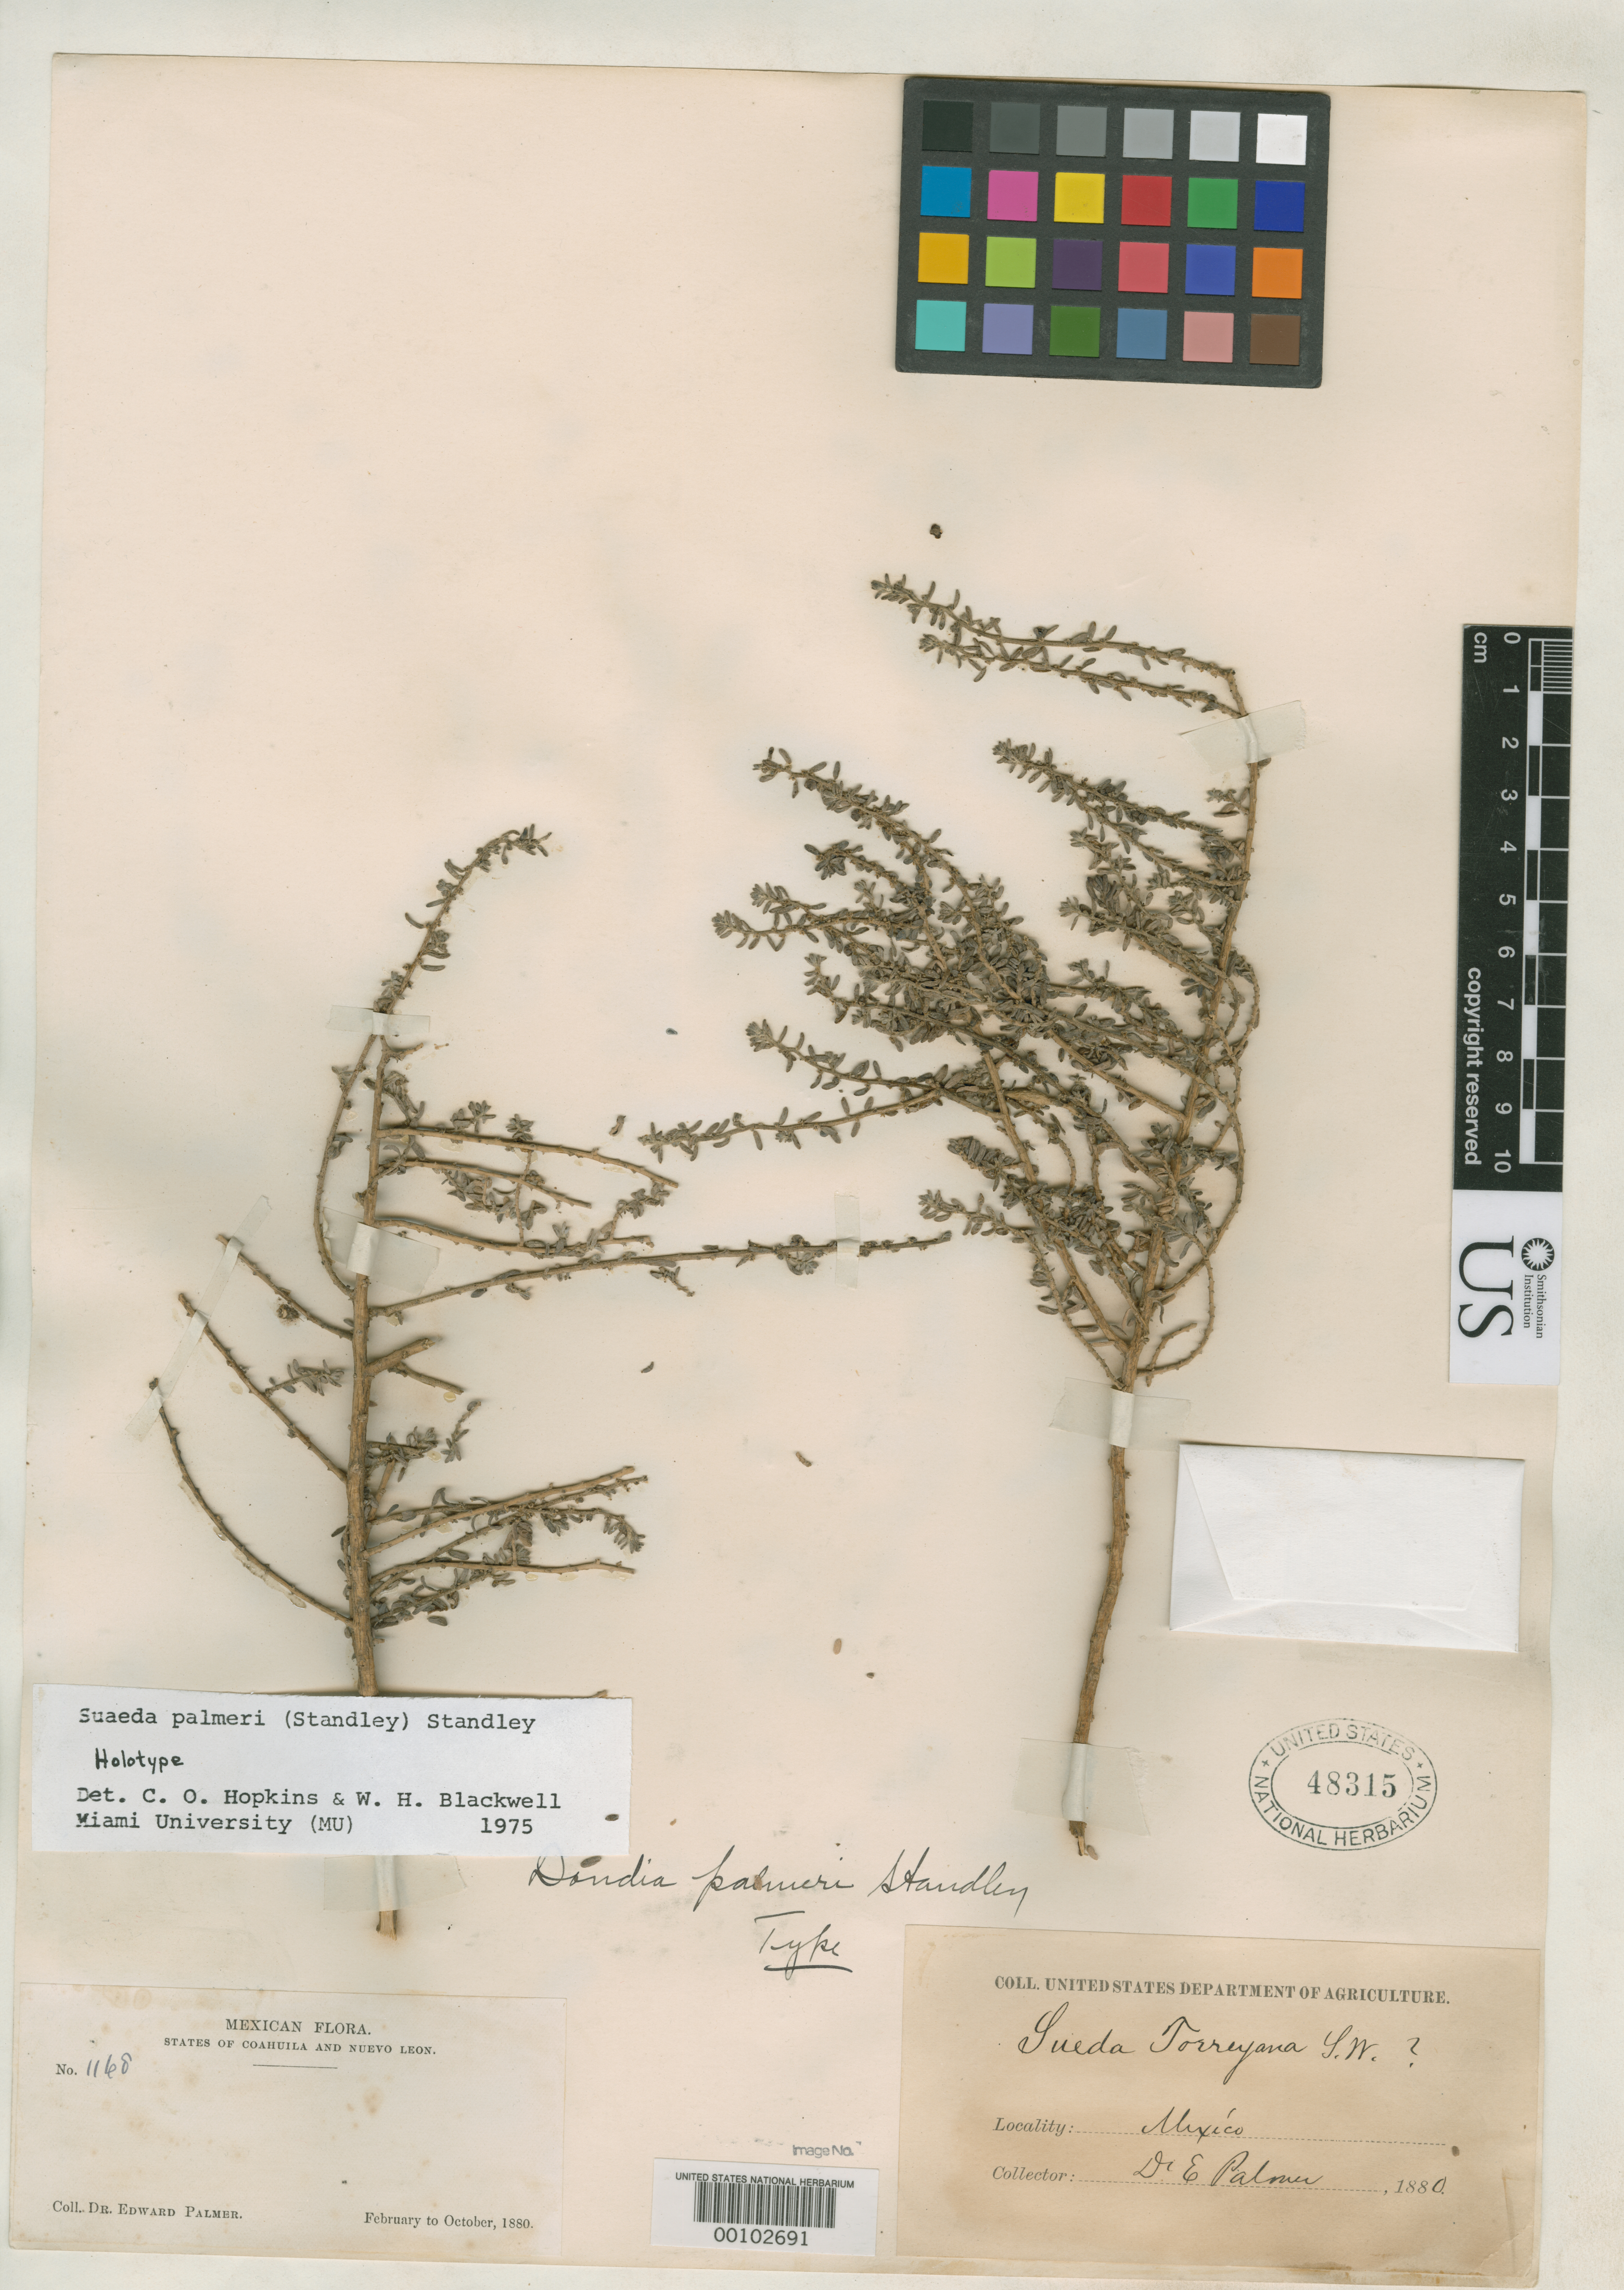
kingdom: Plantae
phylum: Tracheophyta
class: Magnoliopsida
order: Caryophyllales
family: Amaranthaceae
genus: Dondia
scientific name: Dondia palmeri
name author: Standl.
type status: Holotype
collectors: E. Palmer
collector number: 1168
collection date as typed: Feb 1880 to -- Oct 1880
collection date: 1880-02/1880-10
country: Mexico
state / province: Coahuila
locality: Near Parras.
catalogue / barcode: US 48315